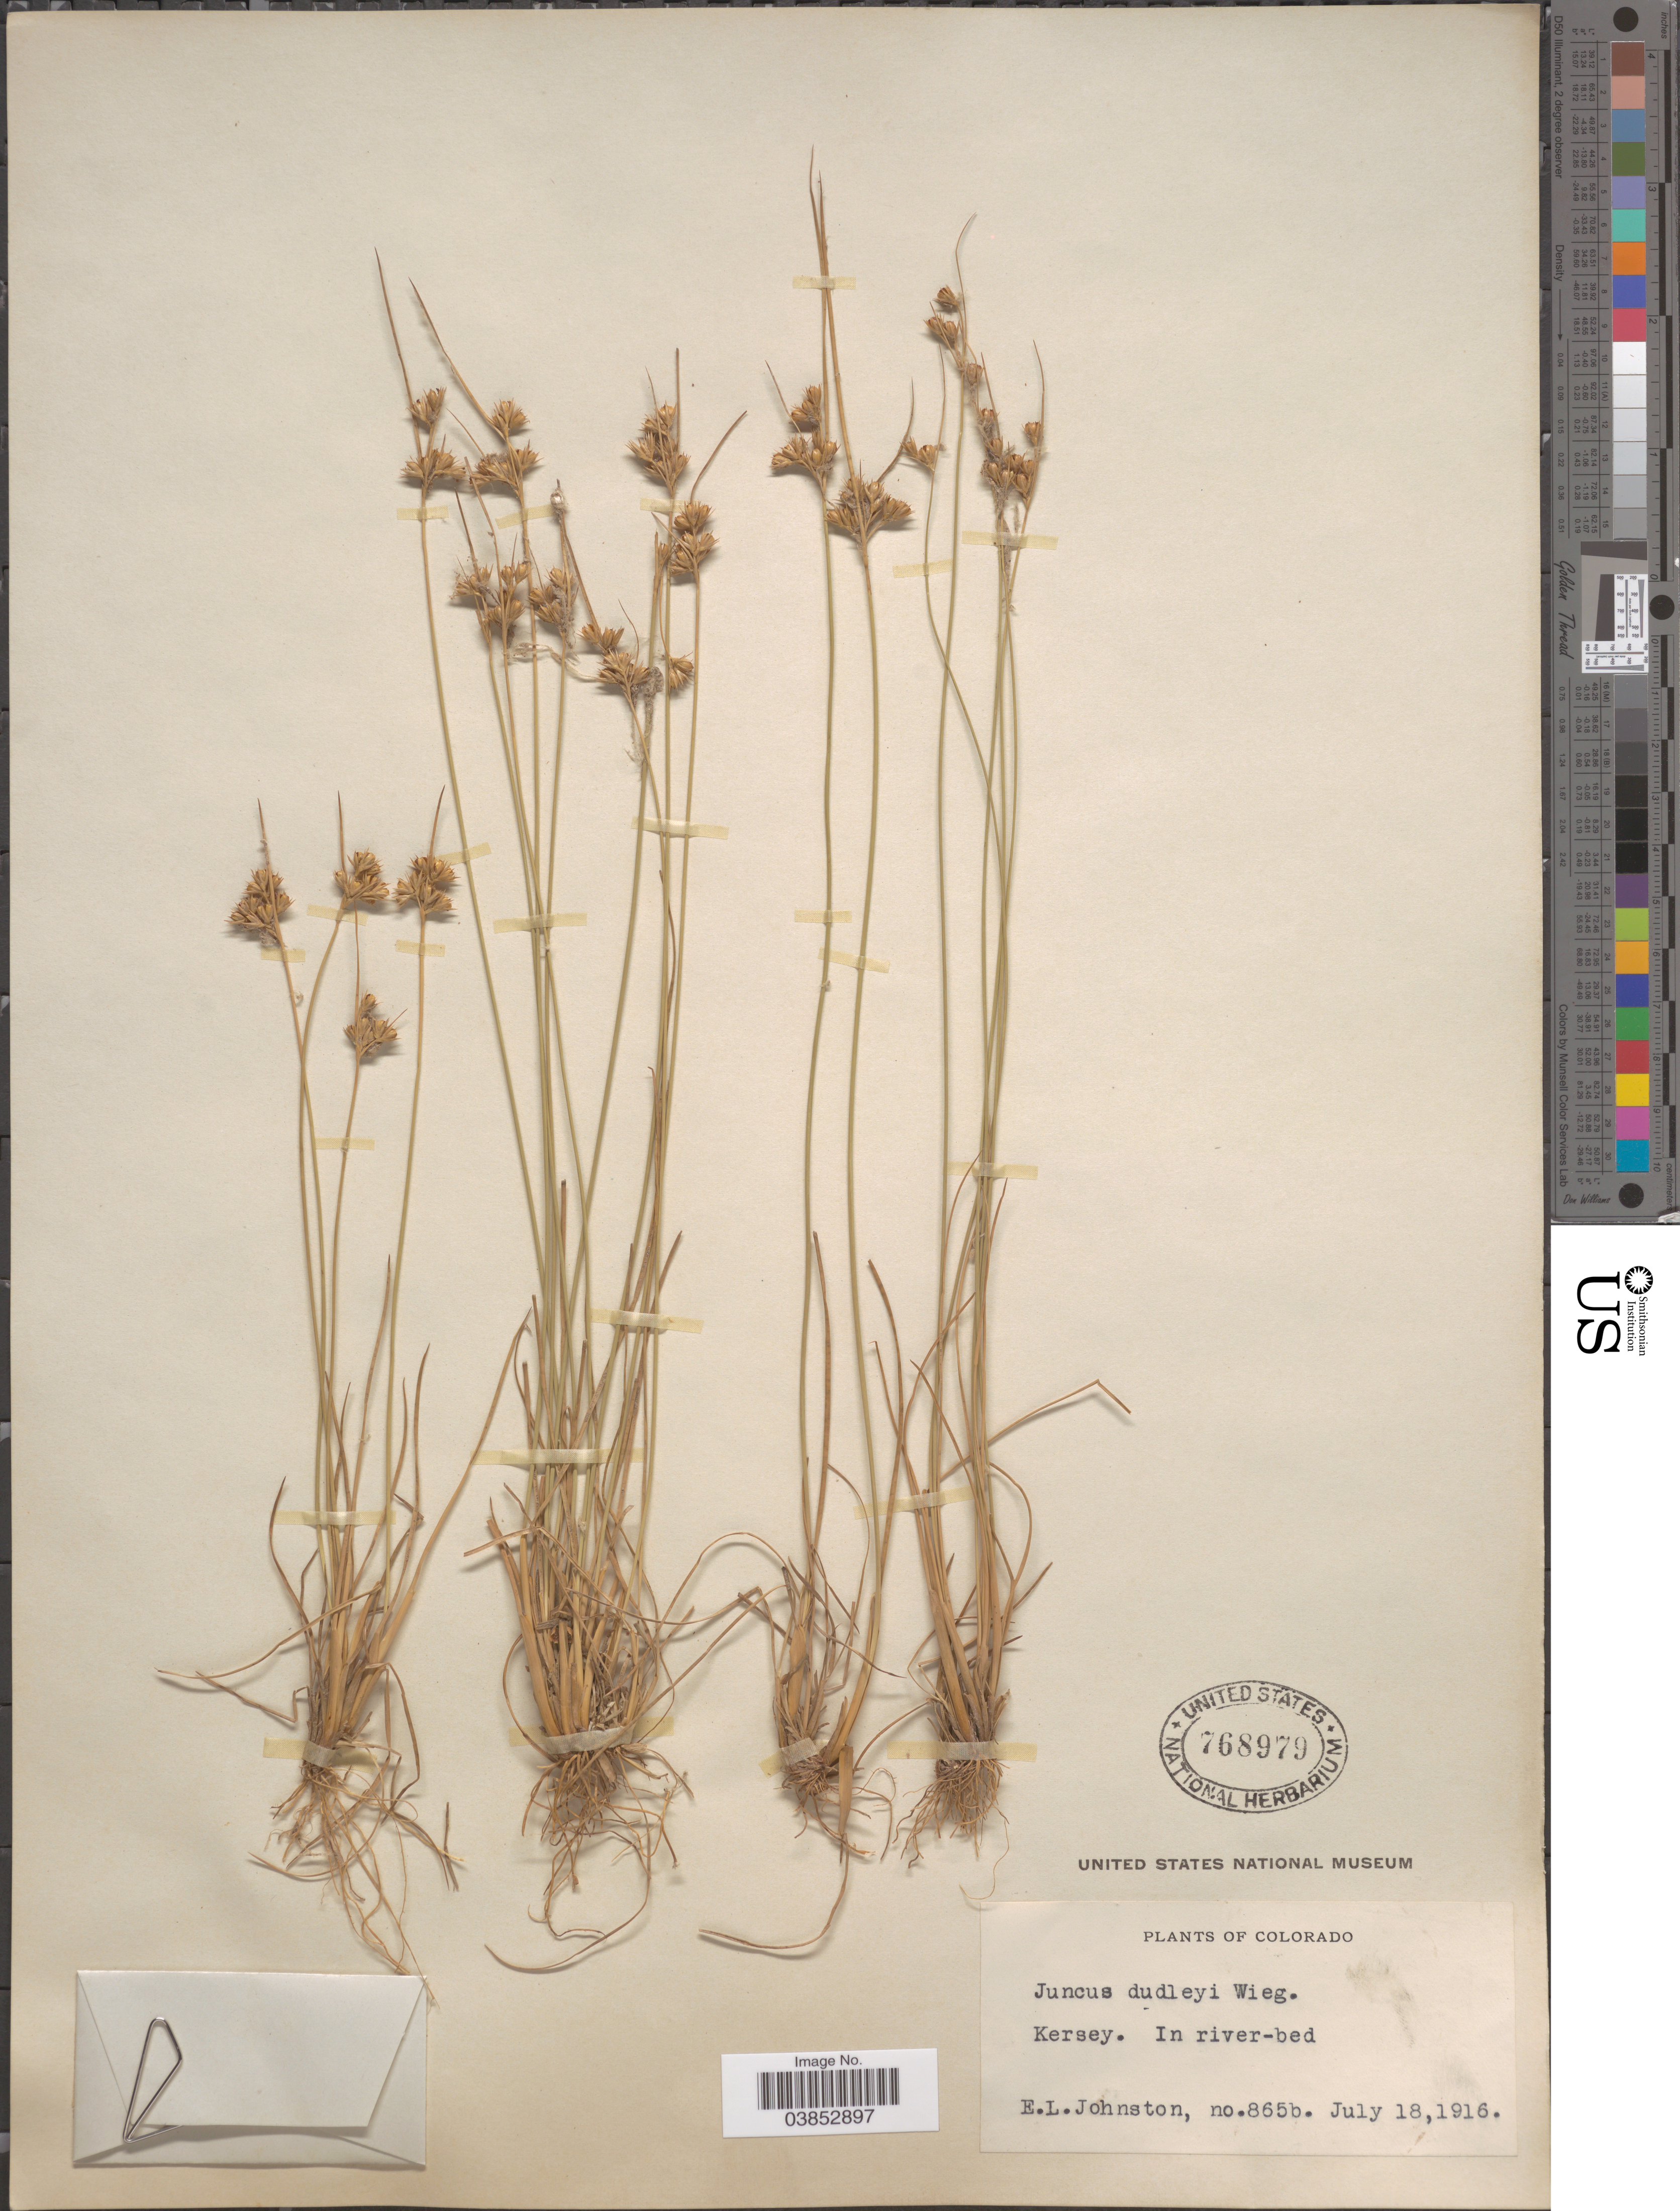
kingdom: Plantae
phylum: Tracheophyta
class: Liliopsida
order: Poales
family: Juncaceae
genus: Juncus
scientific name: Juncus dudleyi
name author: Wiegand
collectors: E. L. Johnston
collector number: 865b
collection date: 1916-07-18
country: United States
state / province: Colorado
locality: Kersey. In river-bed.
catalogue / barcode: US 768979